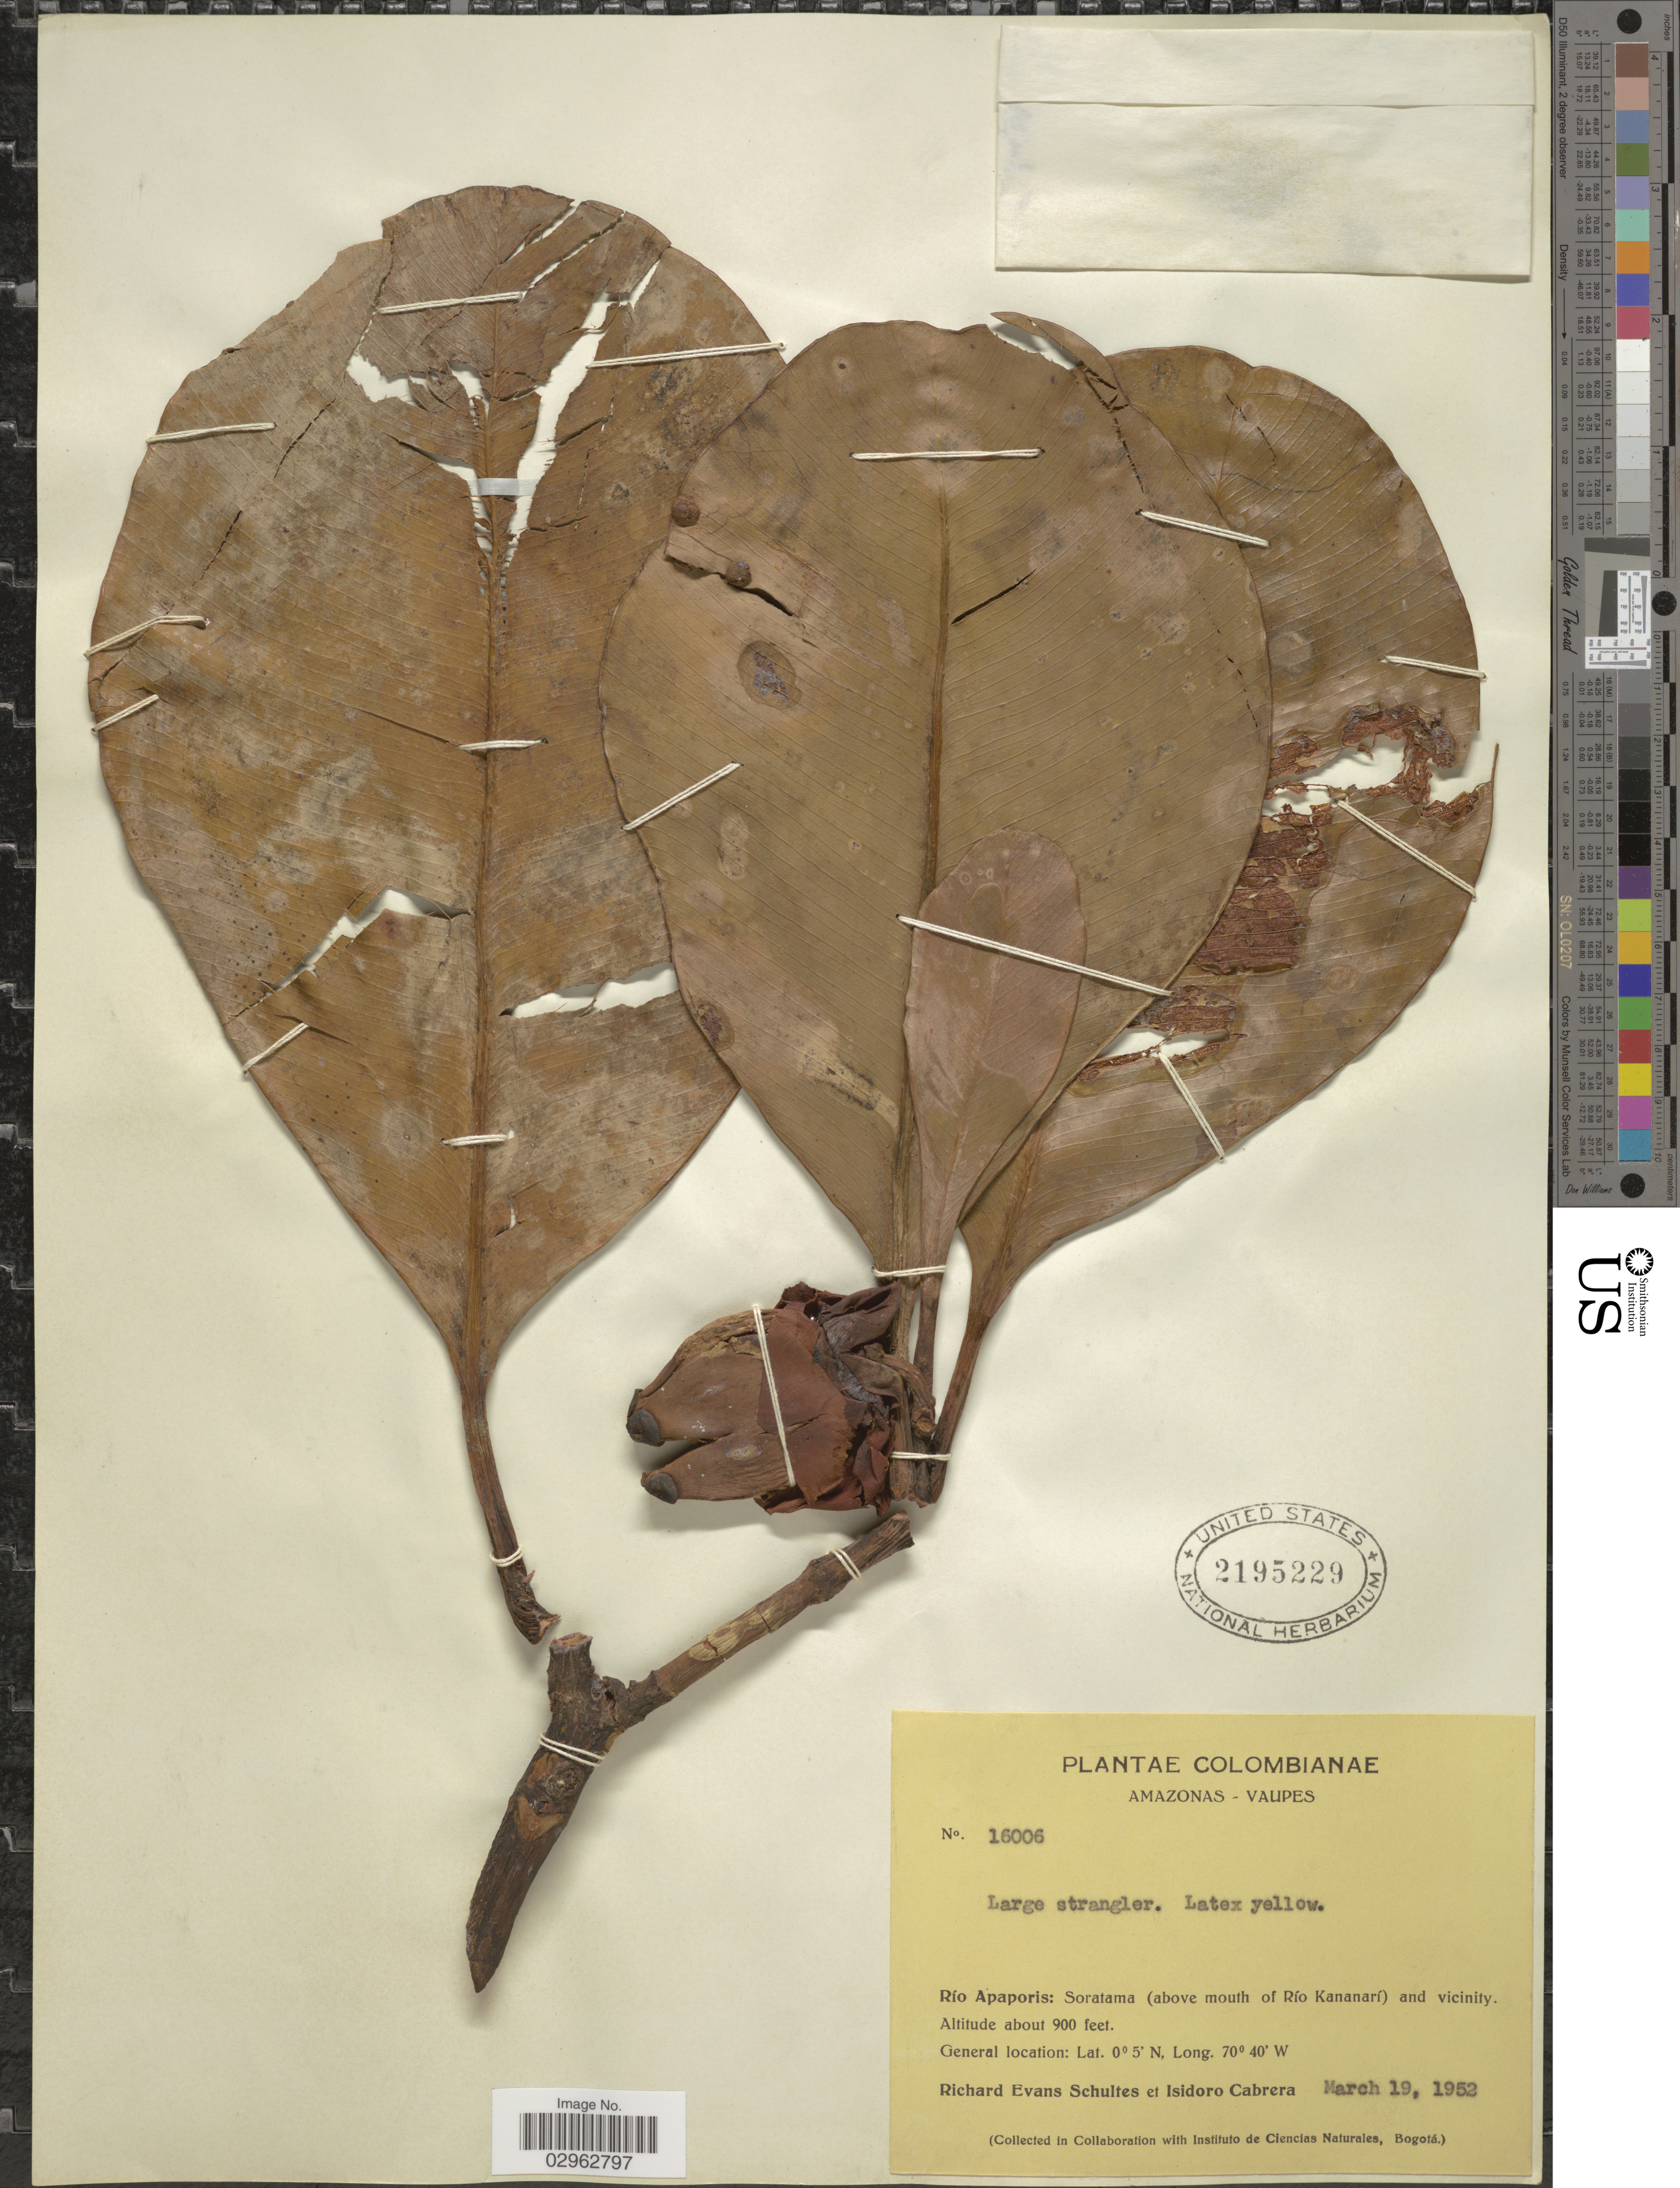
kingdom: Plantae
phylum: Tracheophyta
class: Magnoliopsida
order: Malpighiales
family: Clusiaceae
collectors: R. E. Schultes & I. Cabrera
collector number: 16006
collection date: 1952-03-19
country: Colombia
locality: Amazonas-Vaupes. Río Apaporis: Soratama (above mouth of Río Kananarí) and vicinity.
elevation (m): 274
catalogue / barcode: US 2195229